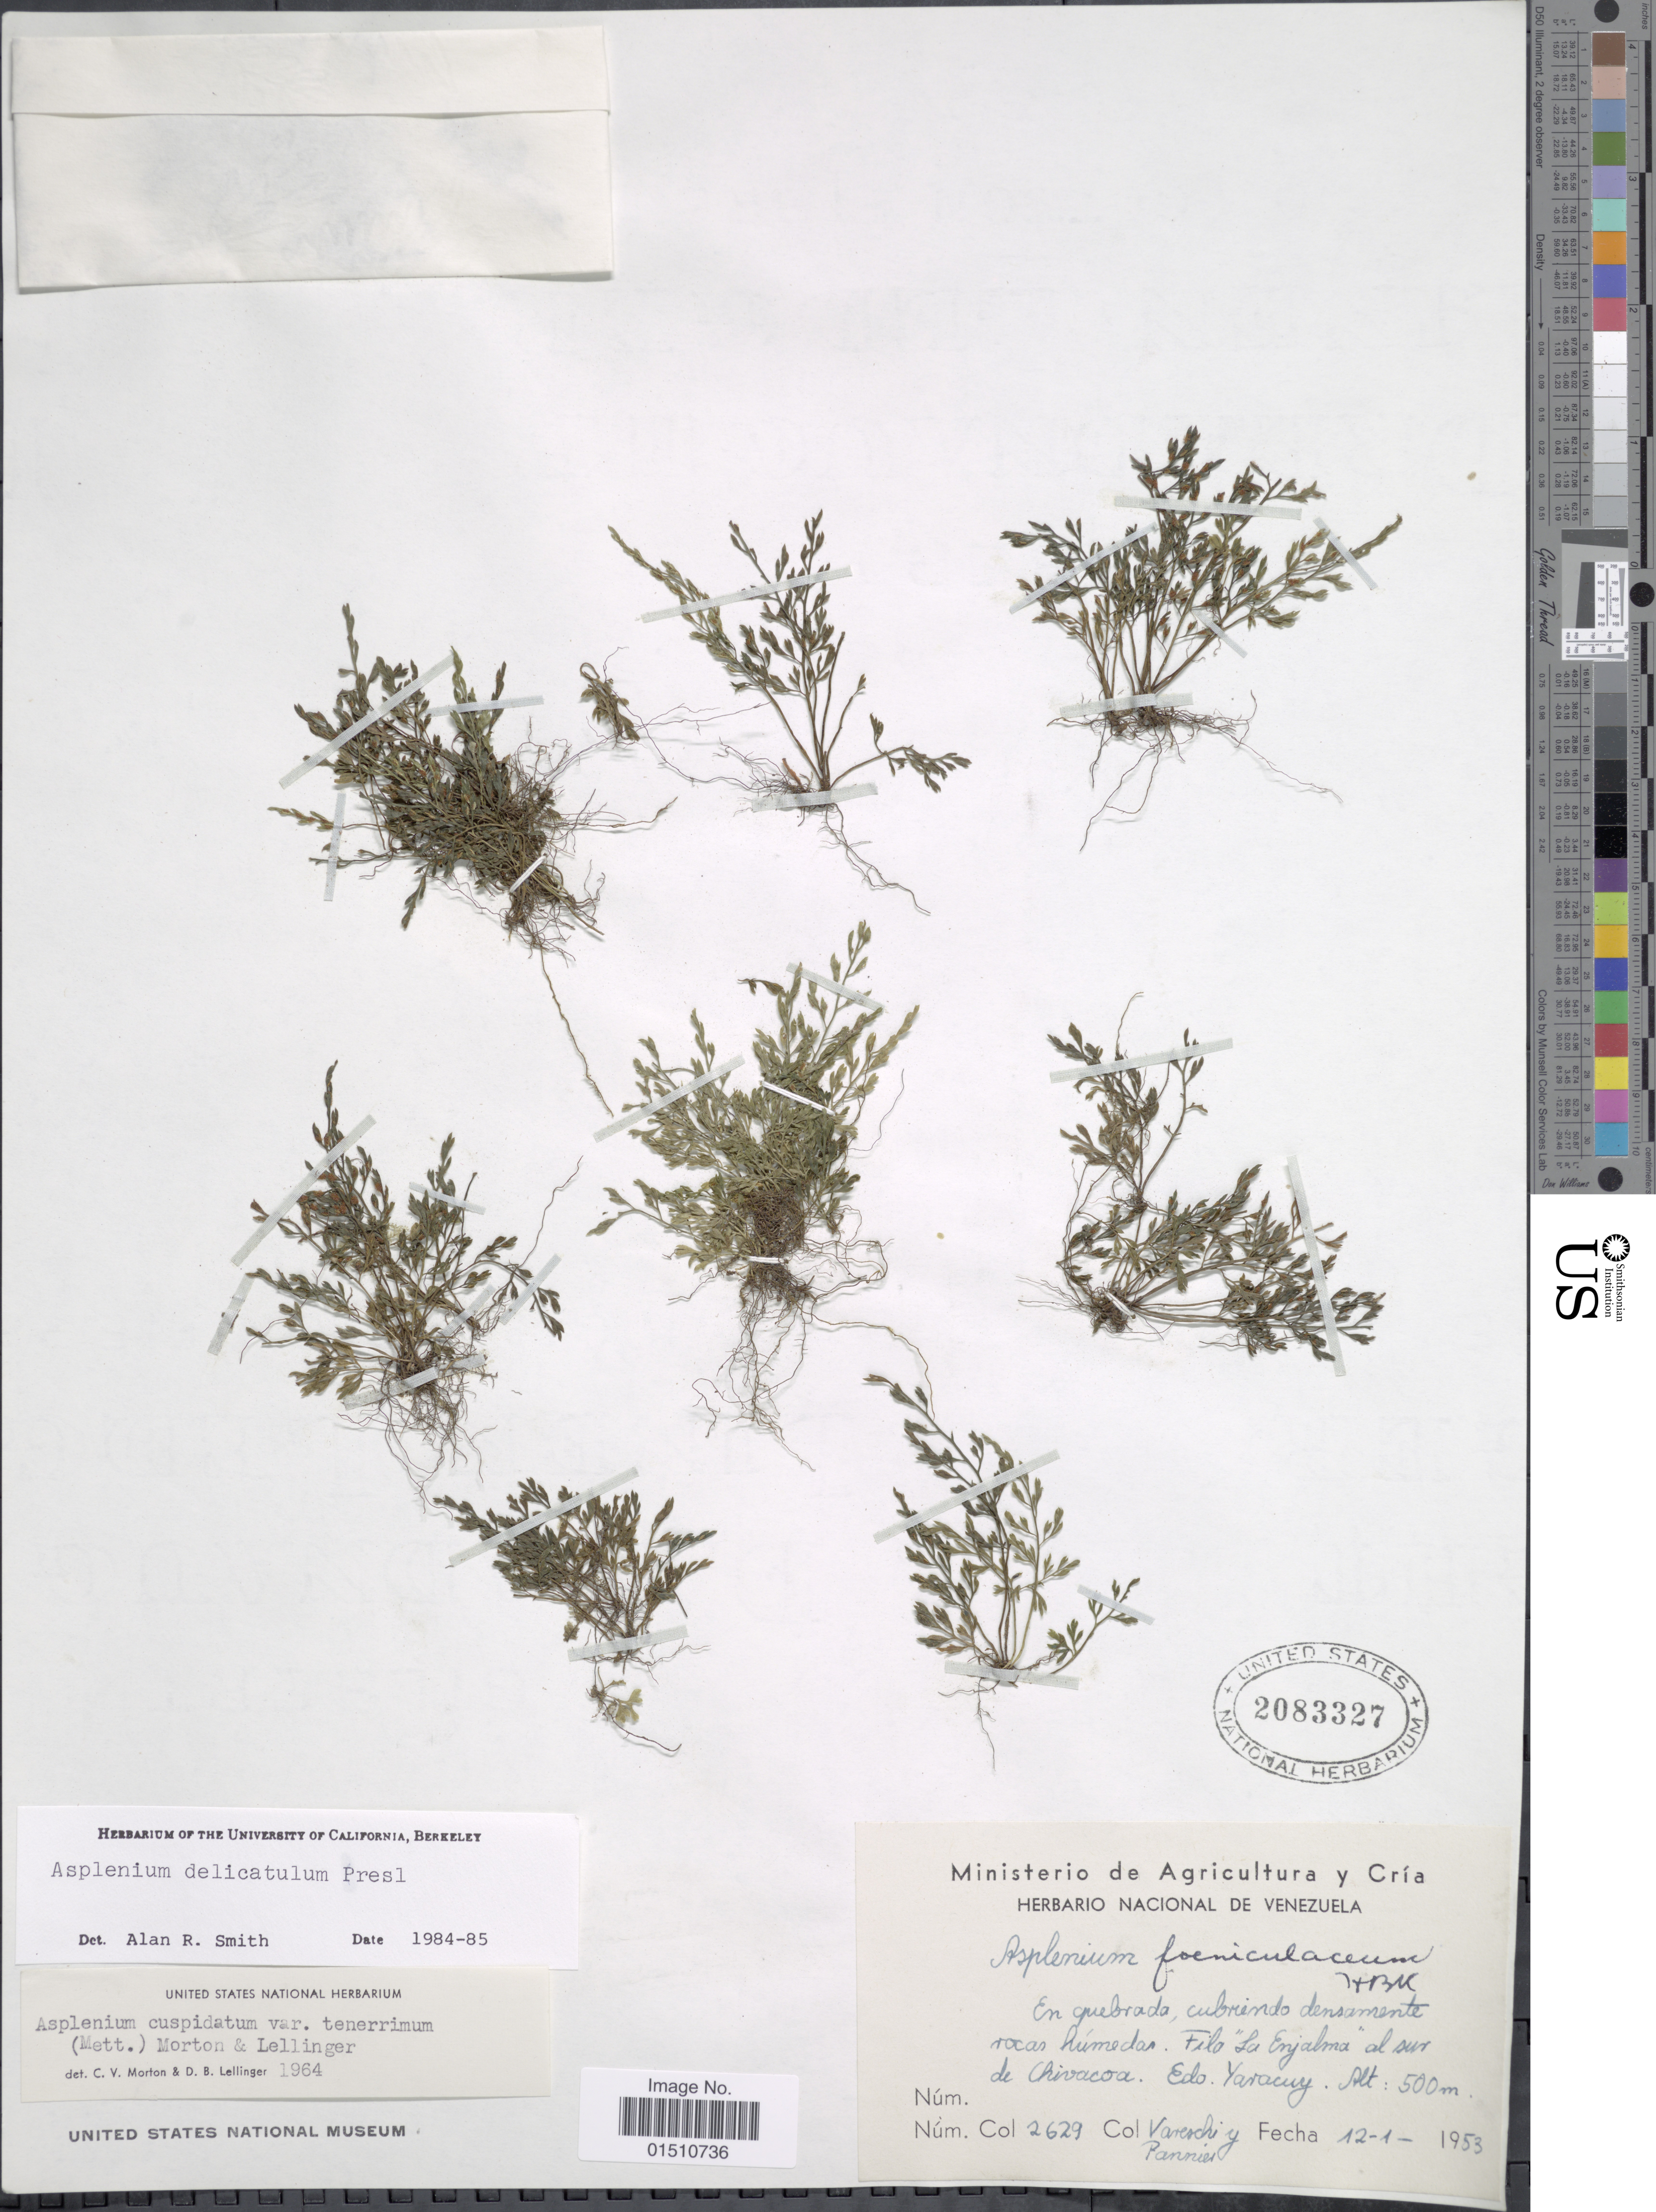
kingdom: Plantae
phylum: Tracheophyta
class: Polypodiopsida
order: Polypodiales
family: Aspleniaceae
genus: Asplenium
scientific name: Asplenium delicatulum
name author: C. Presl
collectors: -. Vareschi & Pannier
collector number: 2629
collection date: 1953-01-12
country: Venezuela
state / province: Yaracuy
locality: Venezuela, Fila "La Enjalma" al sur de Chivacoa, Edo Yaracuy.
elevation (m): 500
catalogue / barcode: US 2083327